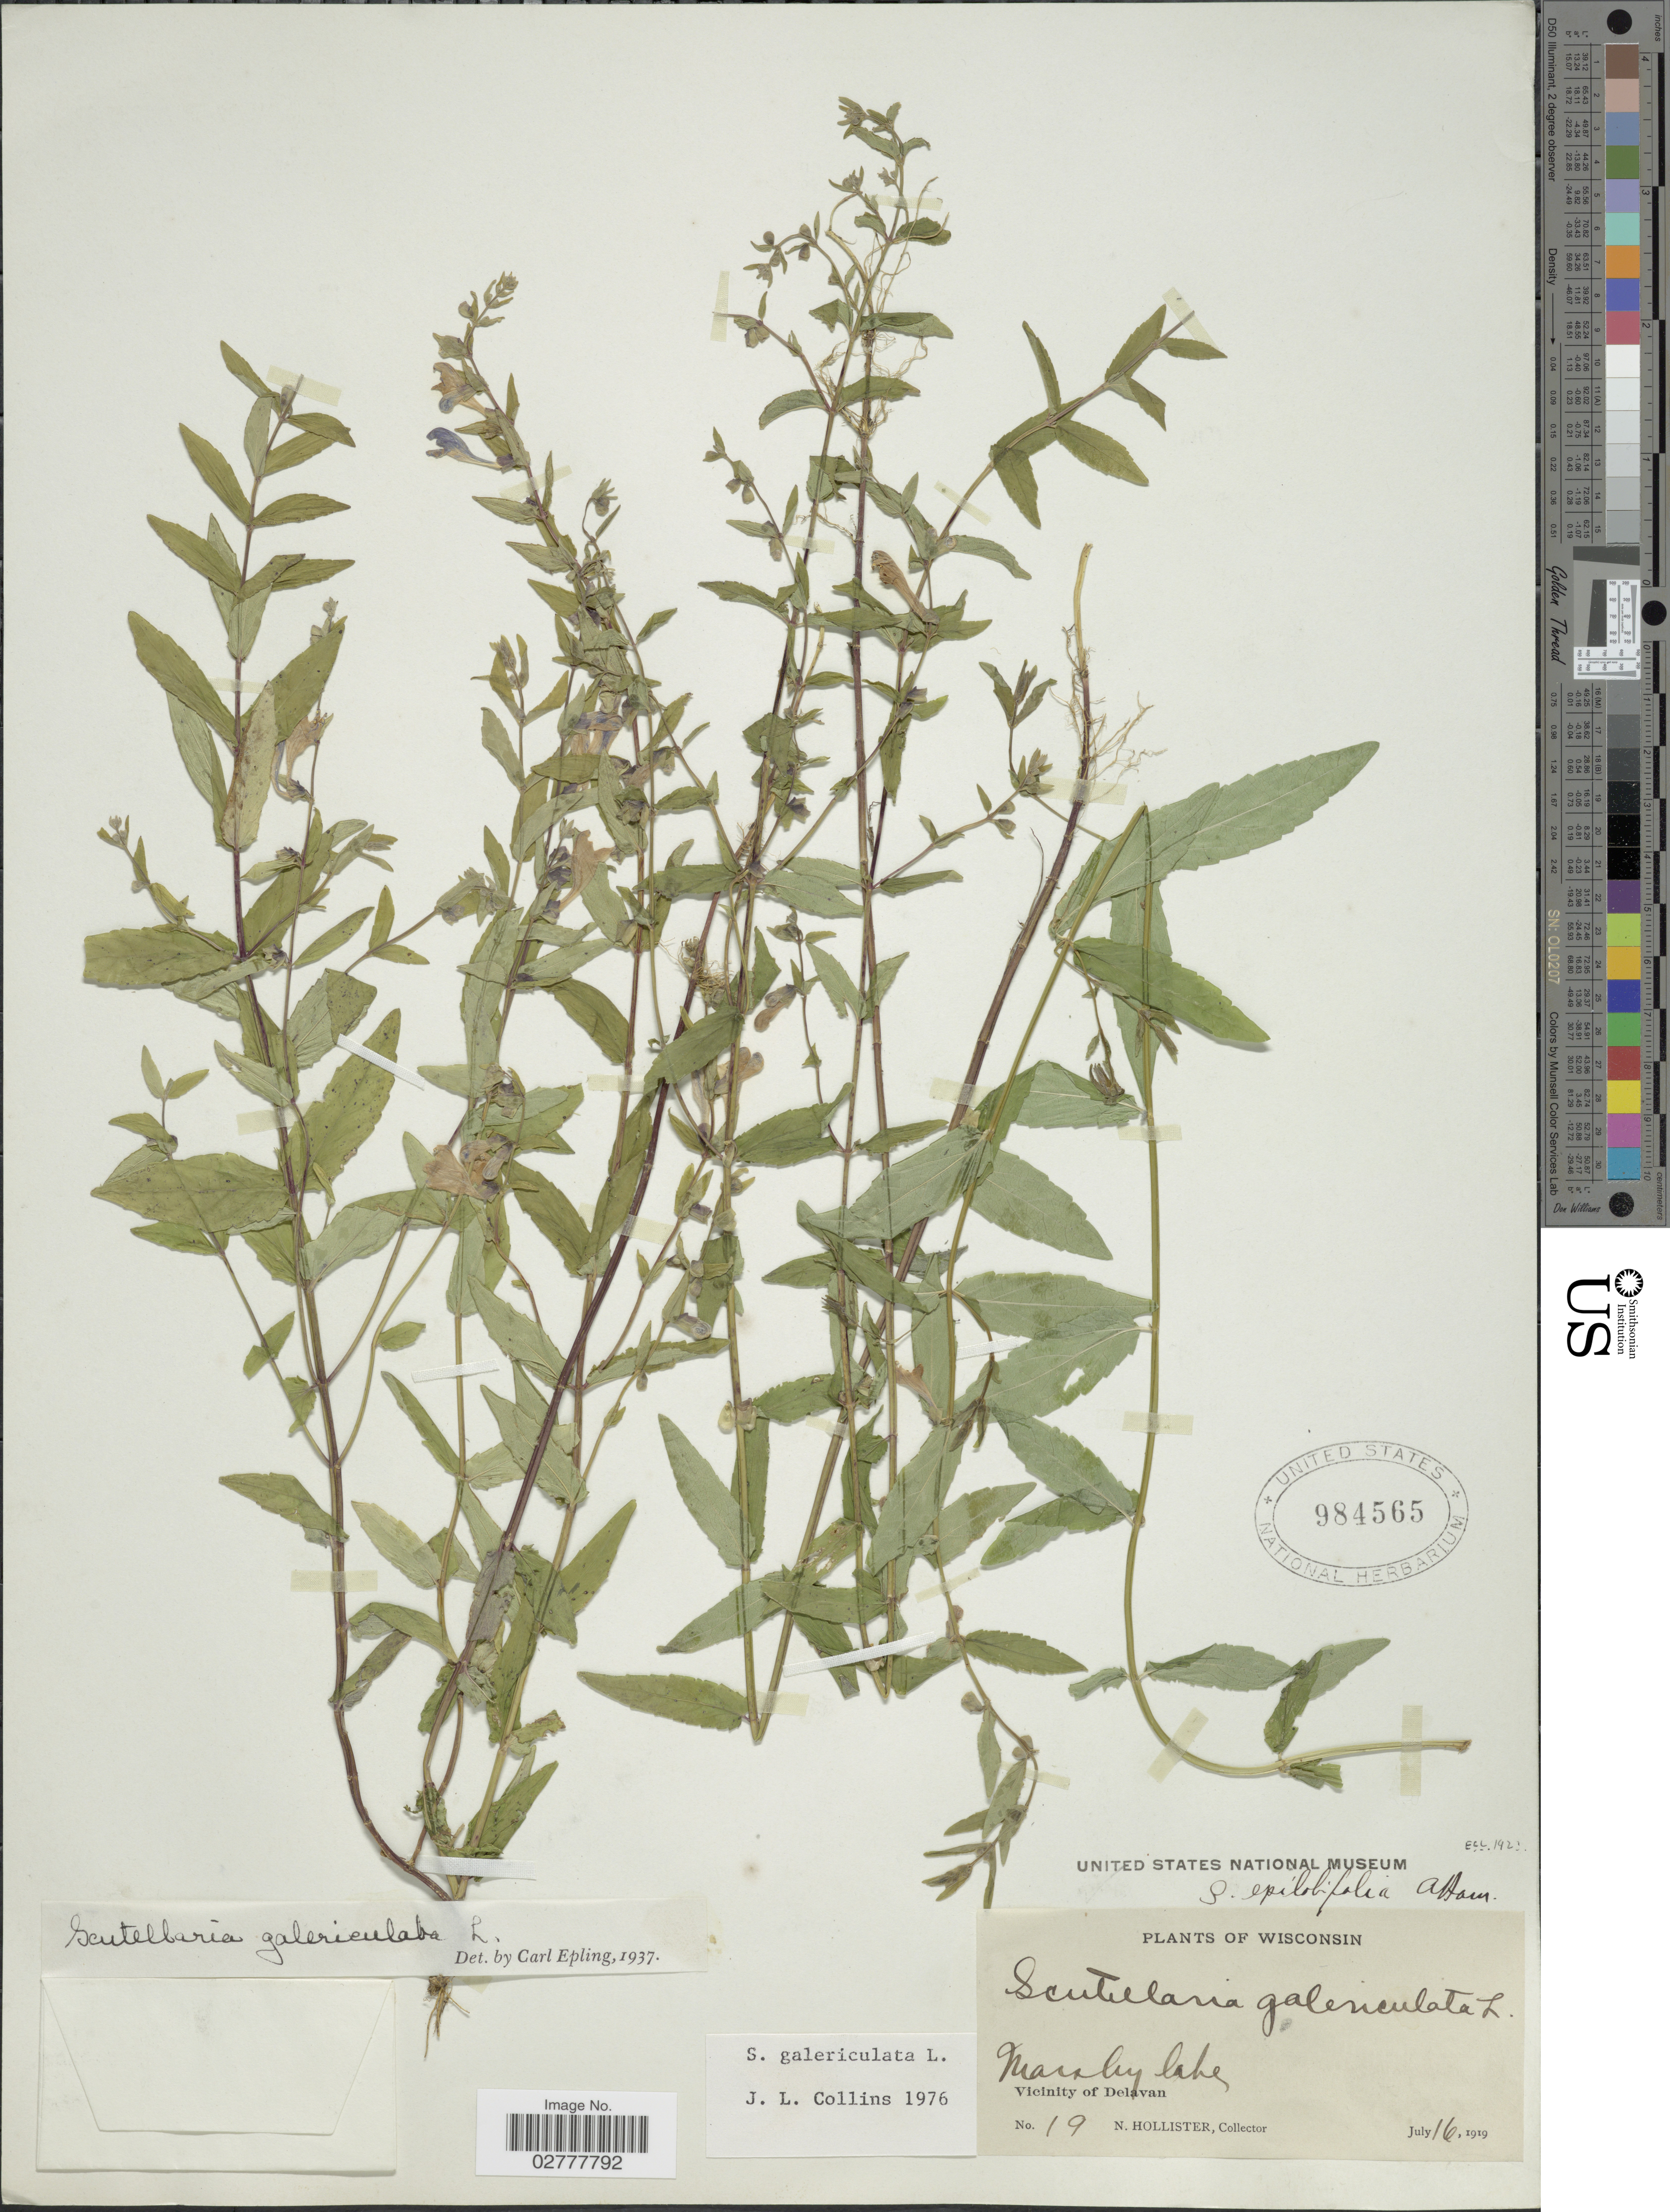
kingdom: Plantae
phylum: Tracheophyta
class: Magnoliopsida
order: Lamiales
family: Lamiaceae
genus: Scutellaria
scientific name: Scutellaria galericulata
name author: L.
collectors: N. Hollister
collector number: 19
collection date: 1919-07-16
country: United States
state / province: Wisconsin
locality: Marshy Lake, Vicinity of Delavan.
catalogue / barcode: US 984565